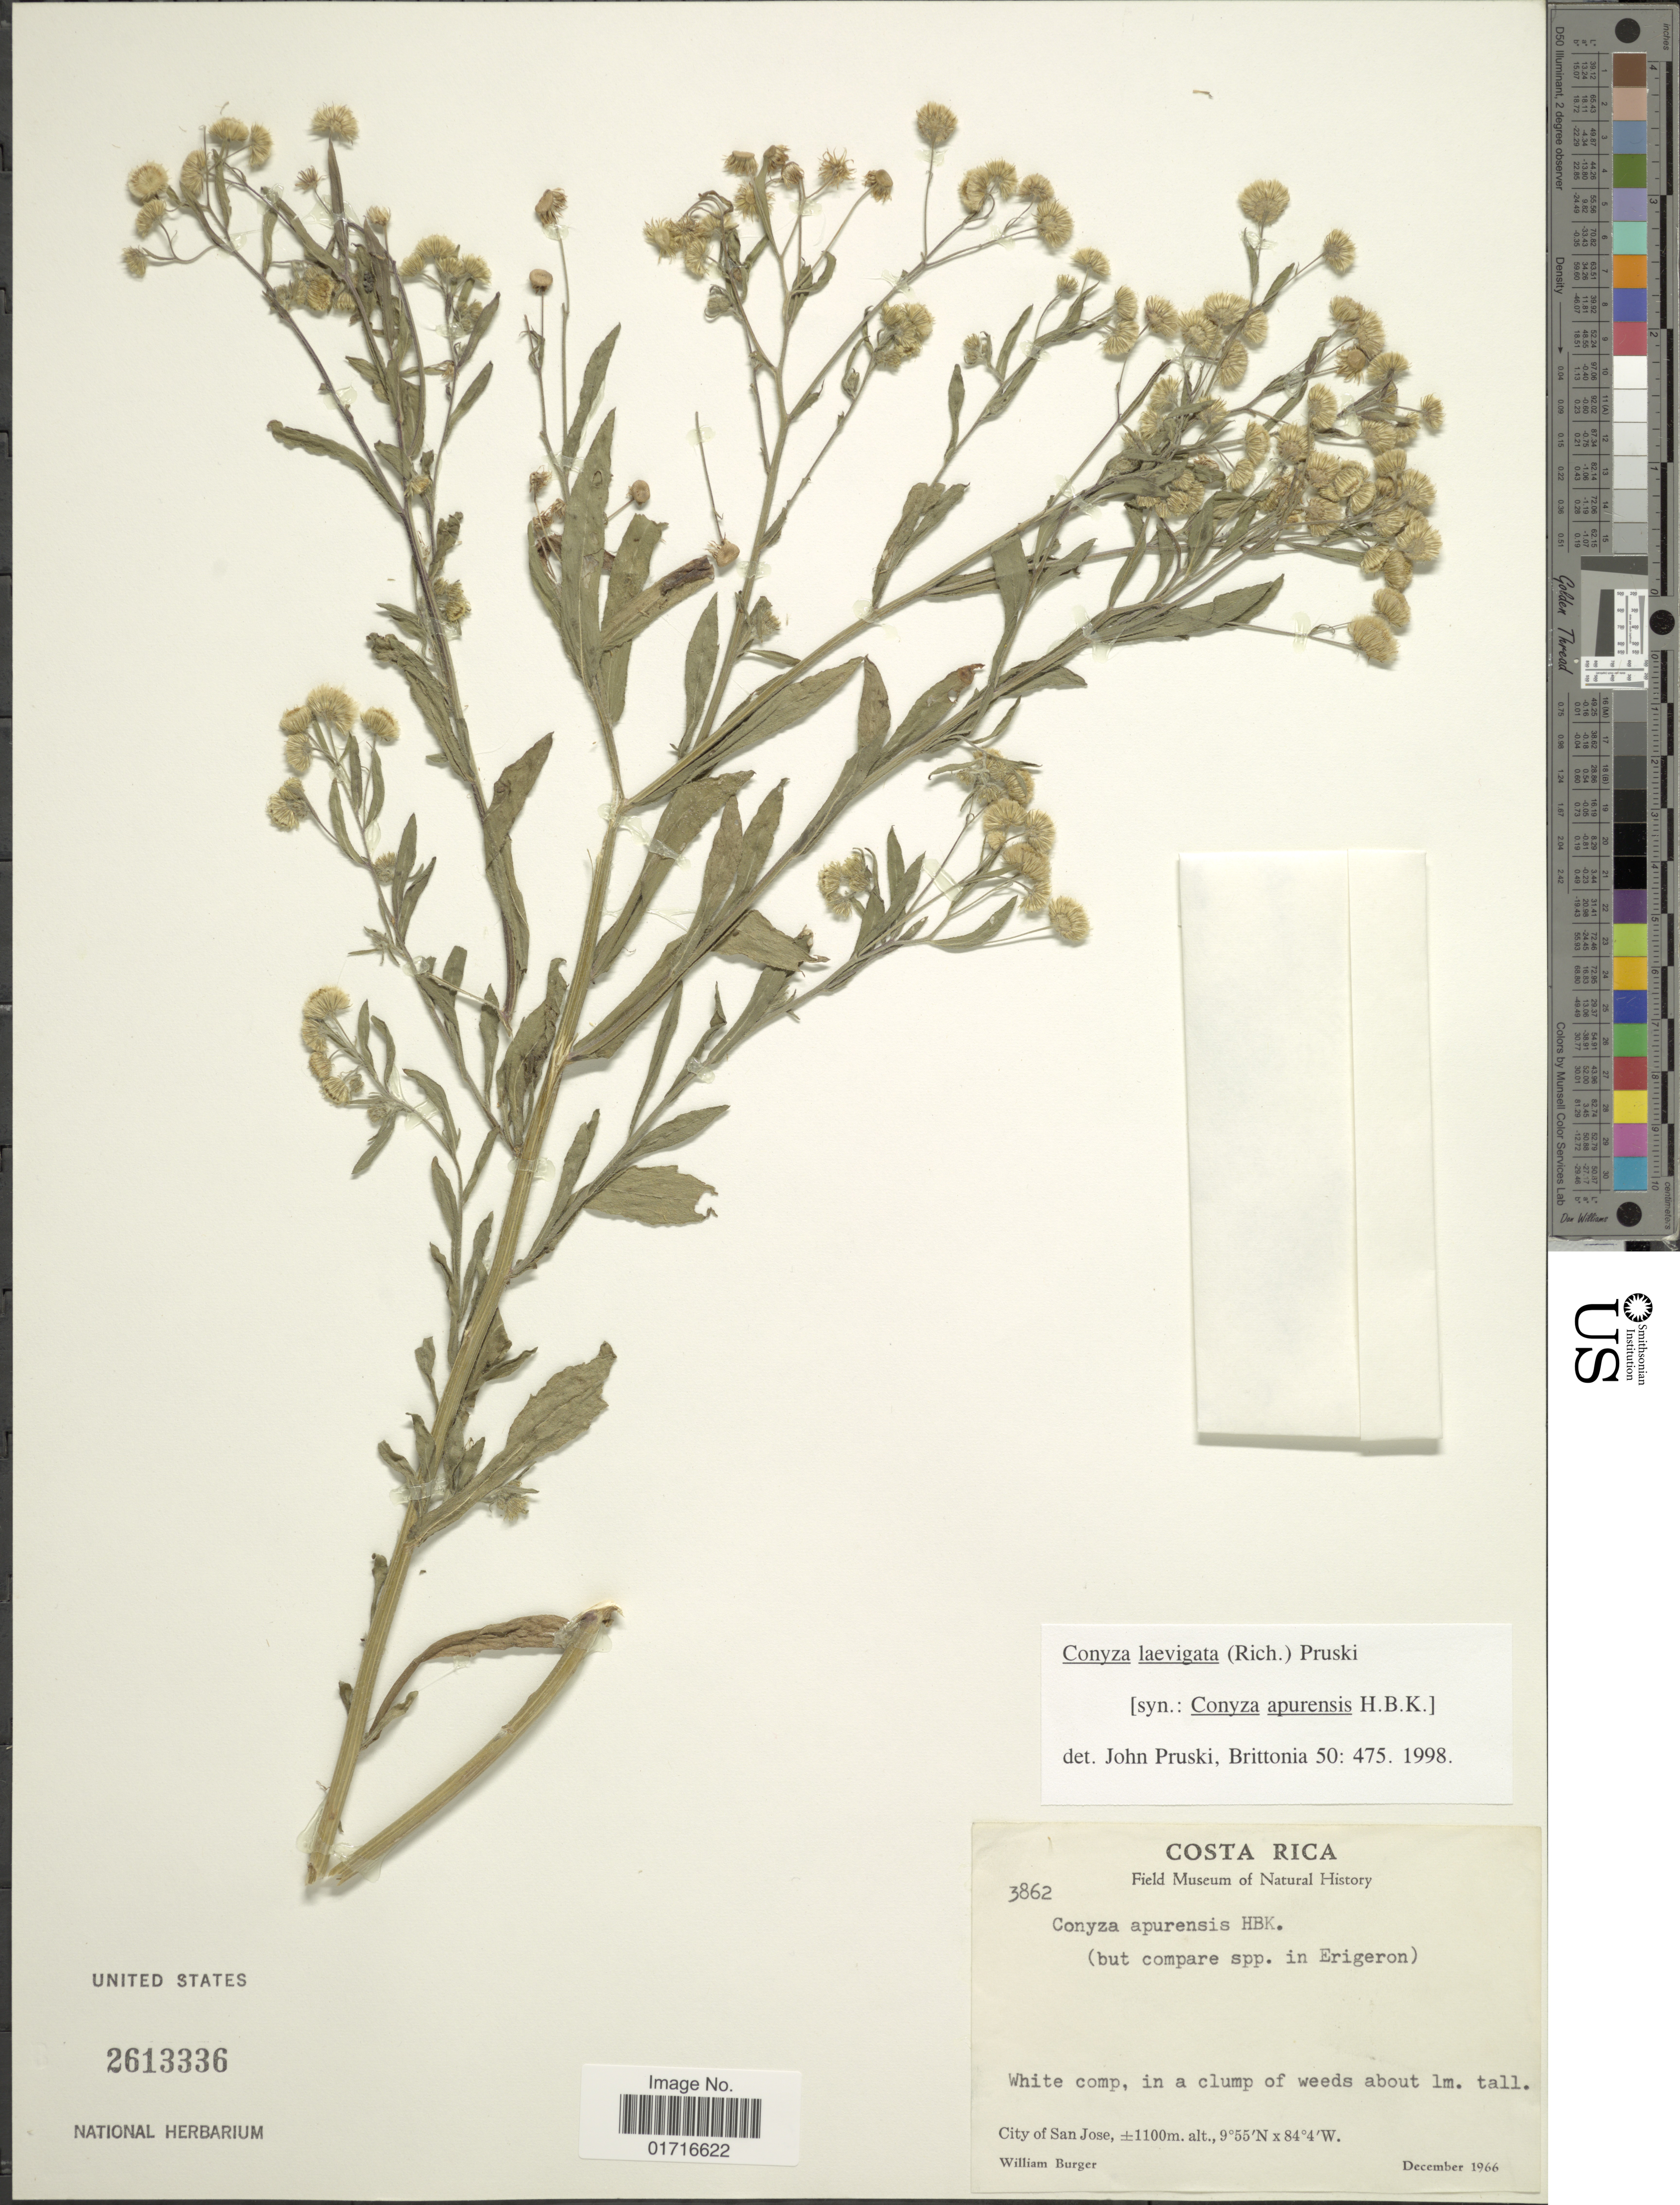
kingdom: Plantae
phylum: Tracheophyta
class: Magnoliopsida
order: Asterales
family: Asteraceae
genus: Conyza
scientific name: Conyza laevigata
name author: (Rich.) Pruski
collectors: W. Burger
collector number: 3862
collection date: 1966-12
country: Costa Rica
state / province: San José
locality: City of San Jose.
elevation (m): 1100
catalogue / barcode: US 2613336